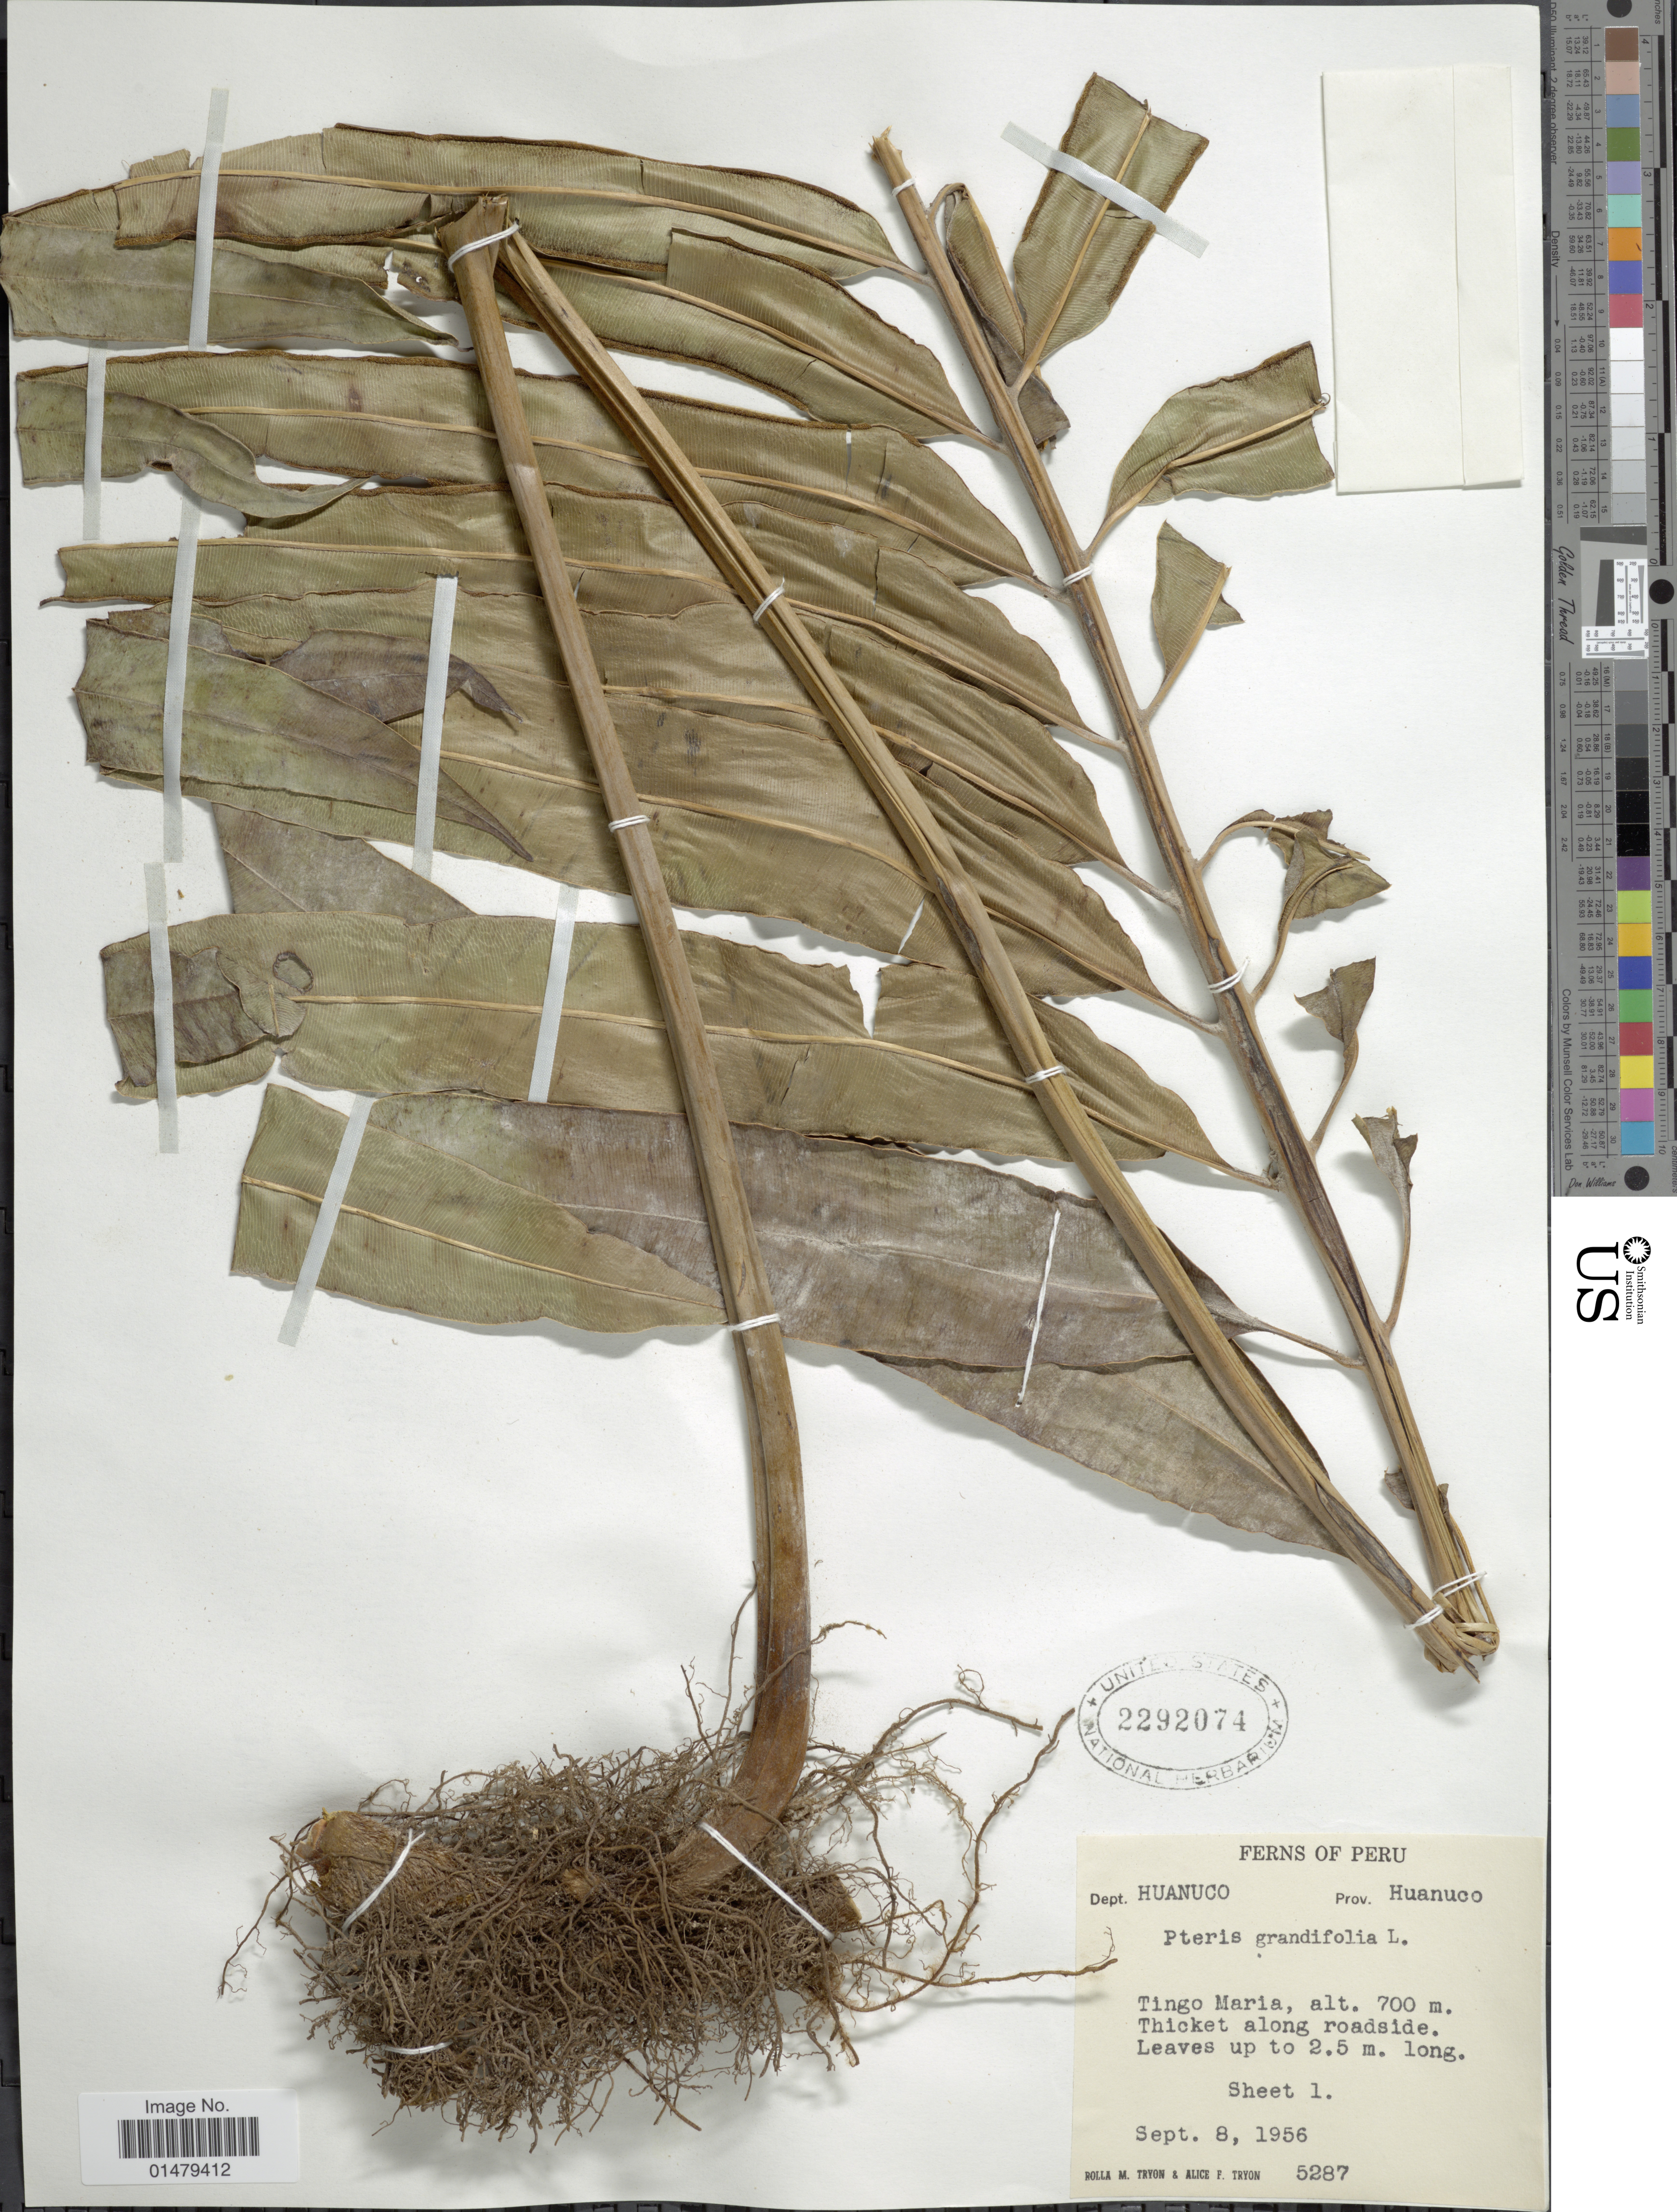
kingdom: Plantae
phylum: Tracheophyta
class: Polypodiopsida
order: Polypodiales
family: Pteridaceae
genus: Pteris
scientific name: Pteris grandifolia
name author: L.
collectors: R. M. Tryon & A. F. Tryon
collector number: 5287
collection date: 1956-09-08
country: Peru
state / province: Huánuco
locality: Dept. Huanucp. Prov. Huanuco. Tingo Maria.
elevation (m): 700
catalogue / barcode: US 2292074